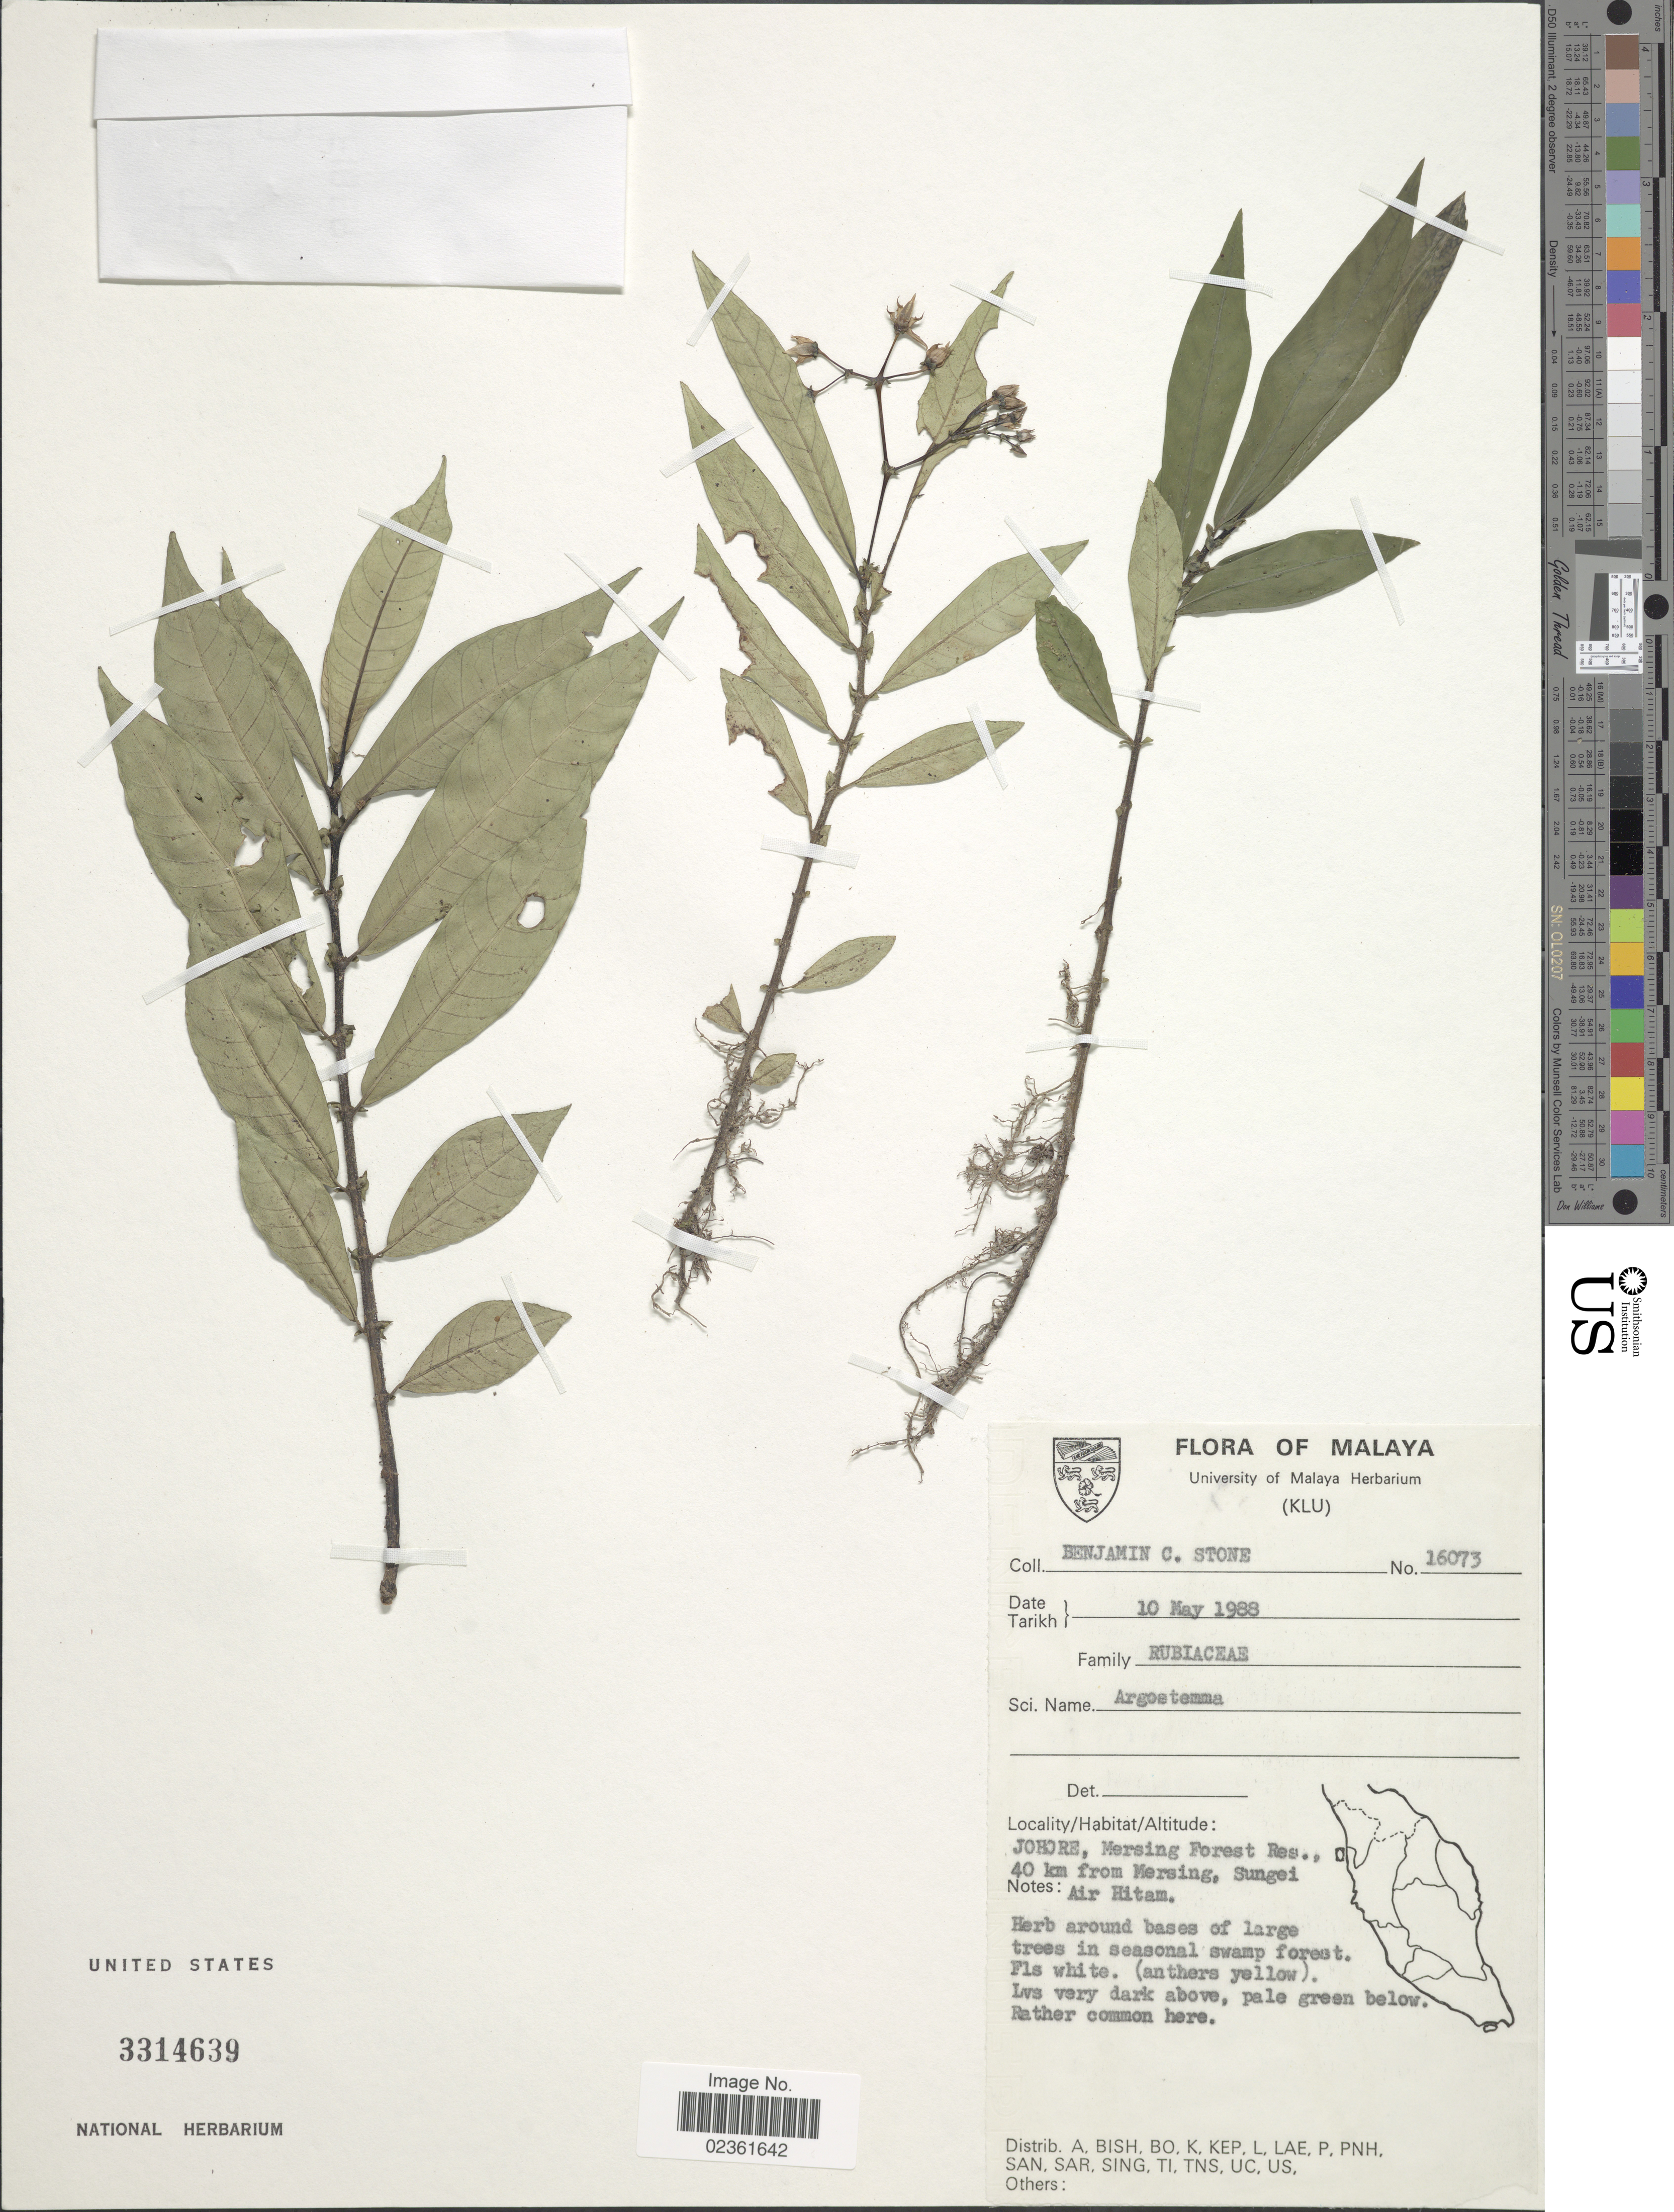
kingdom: Plantae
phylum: Tracheophyta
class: Magnoliopsida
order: Gentianales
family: Rubiaceae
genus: Argostemma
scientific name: Argostemma sp.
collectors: B. C. Stone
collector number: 16073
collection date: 1988-05-10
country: Malaysia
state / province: Johor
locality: Johore, Mersing Forest Res., 40 km from Mersing, Sungei Air Hitam.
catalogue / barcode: US 3314639